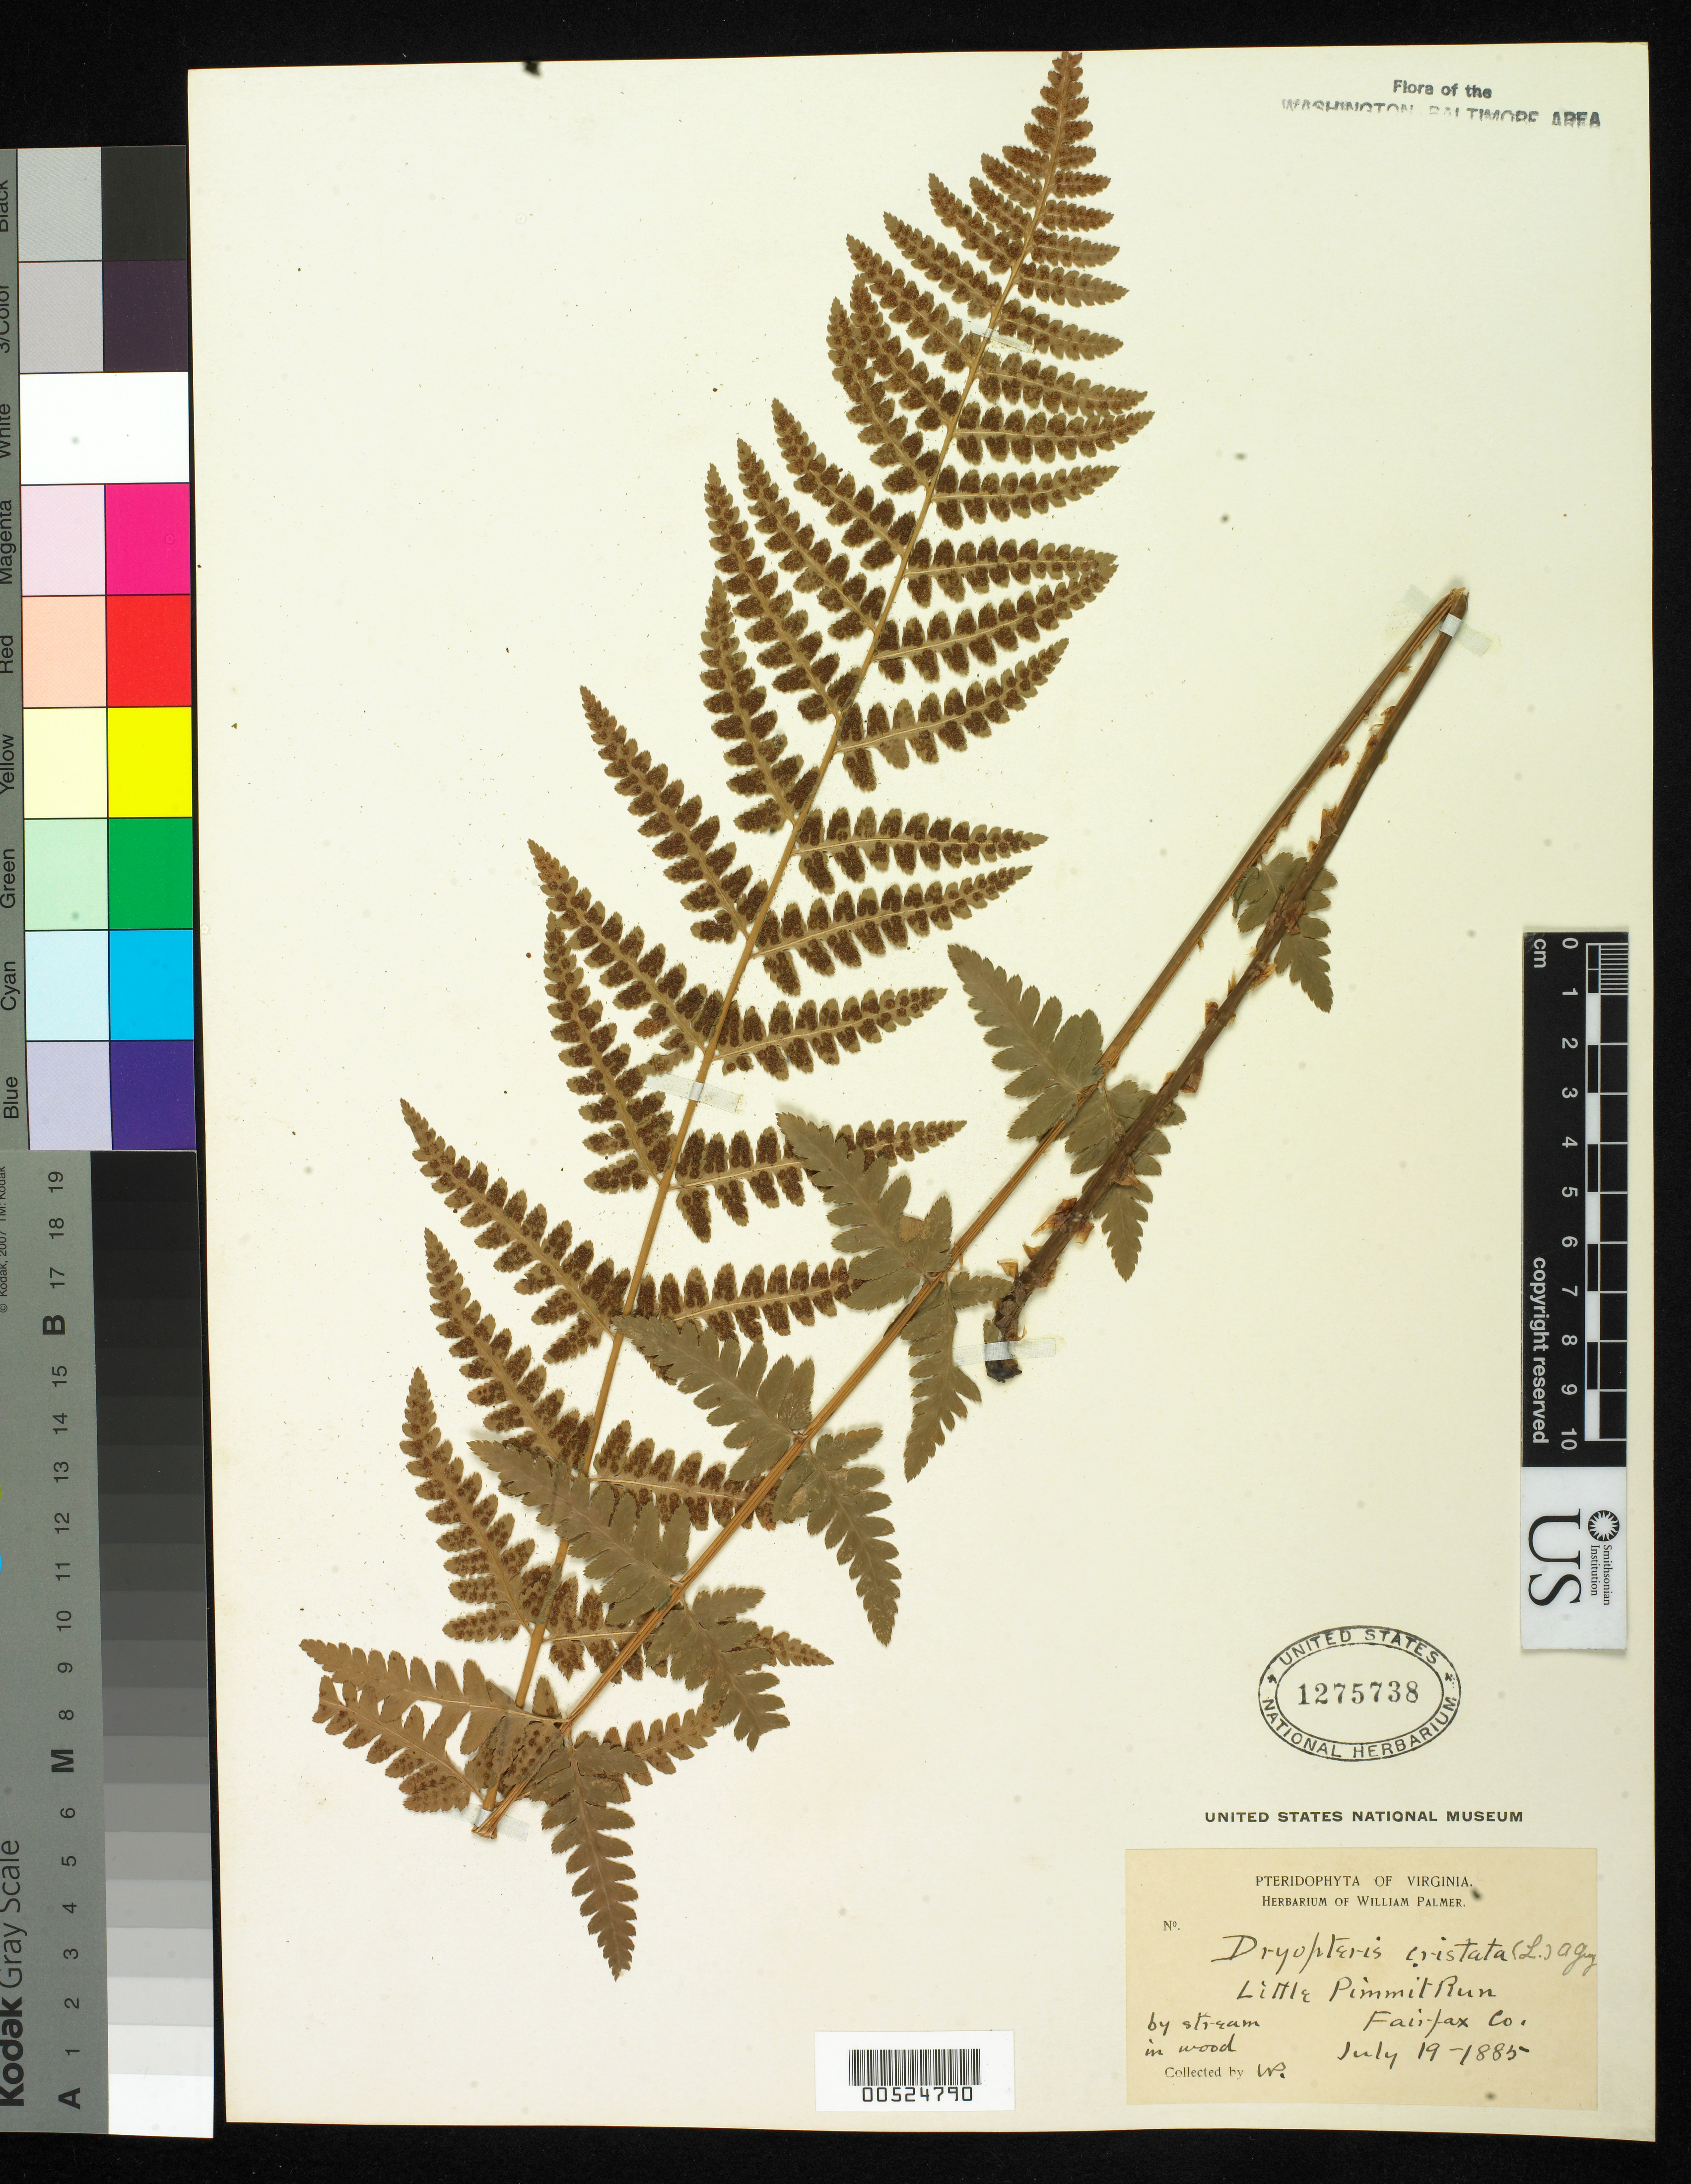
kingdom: Plantae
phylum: Tracheophyta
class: Polypodiopsida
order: Polypodiales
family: Dryopteridaceae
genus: Dryopteris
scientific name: Dryopteris cristata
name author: (L.) A. Gray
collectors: W. Palmer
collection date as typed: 19 Jul 1885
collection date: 1885-07-19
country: United States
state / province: Virginia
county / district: Fairfax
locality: Little Pimmit Run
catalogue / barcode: US 1275738